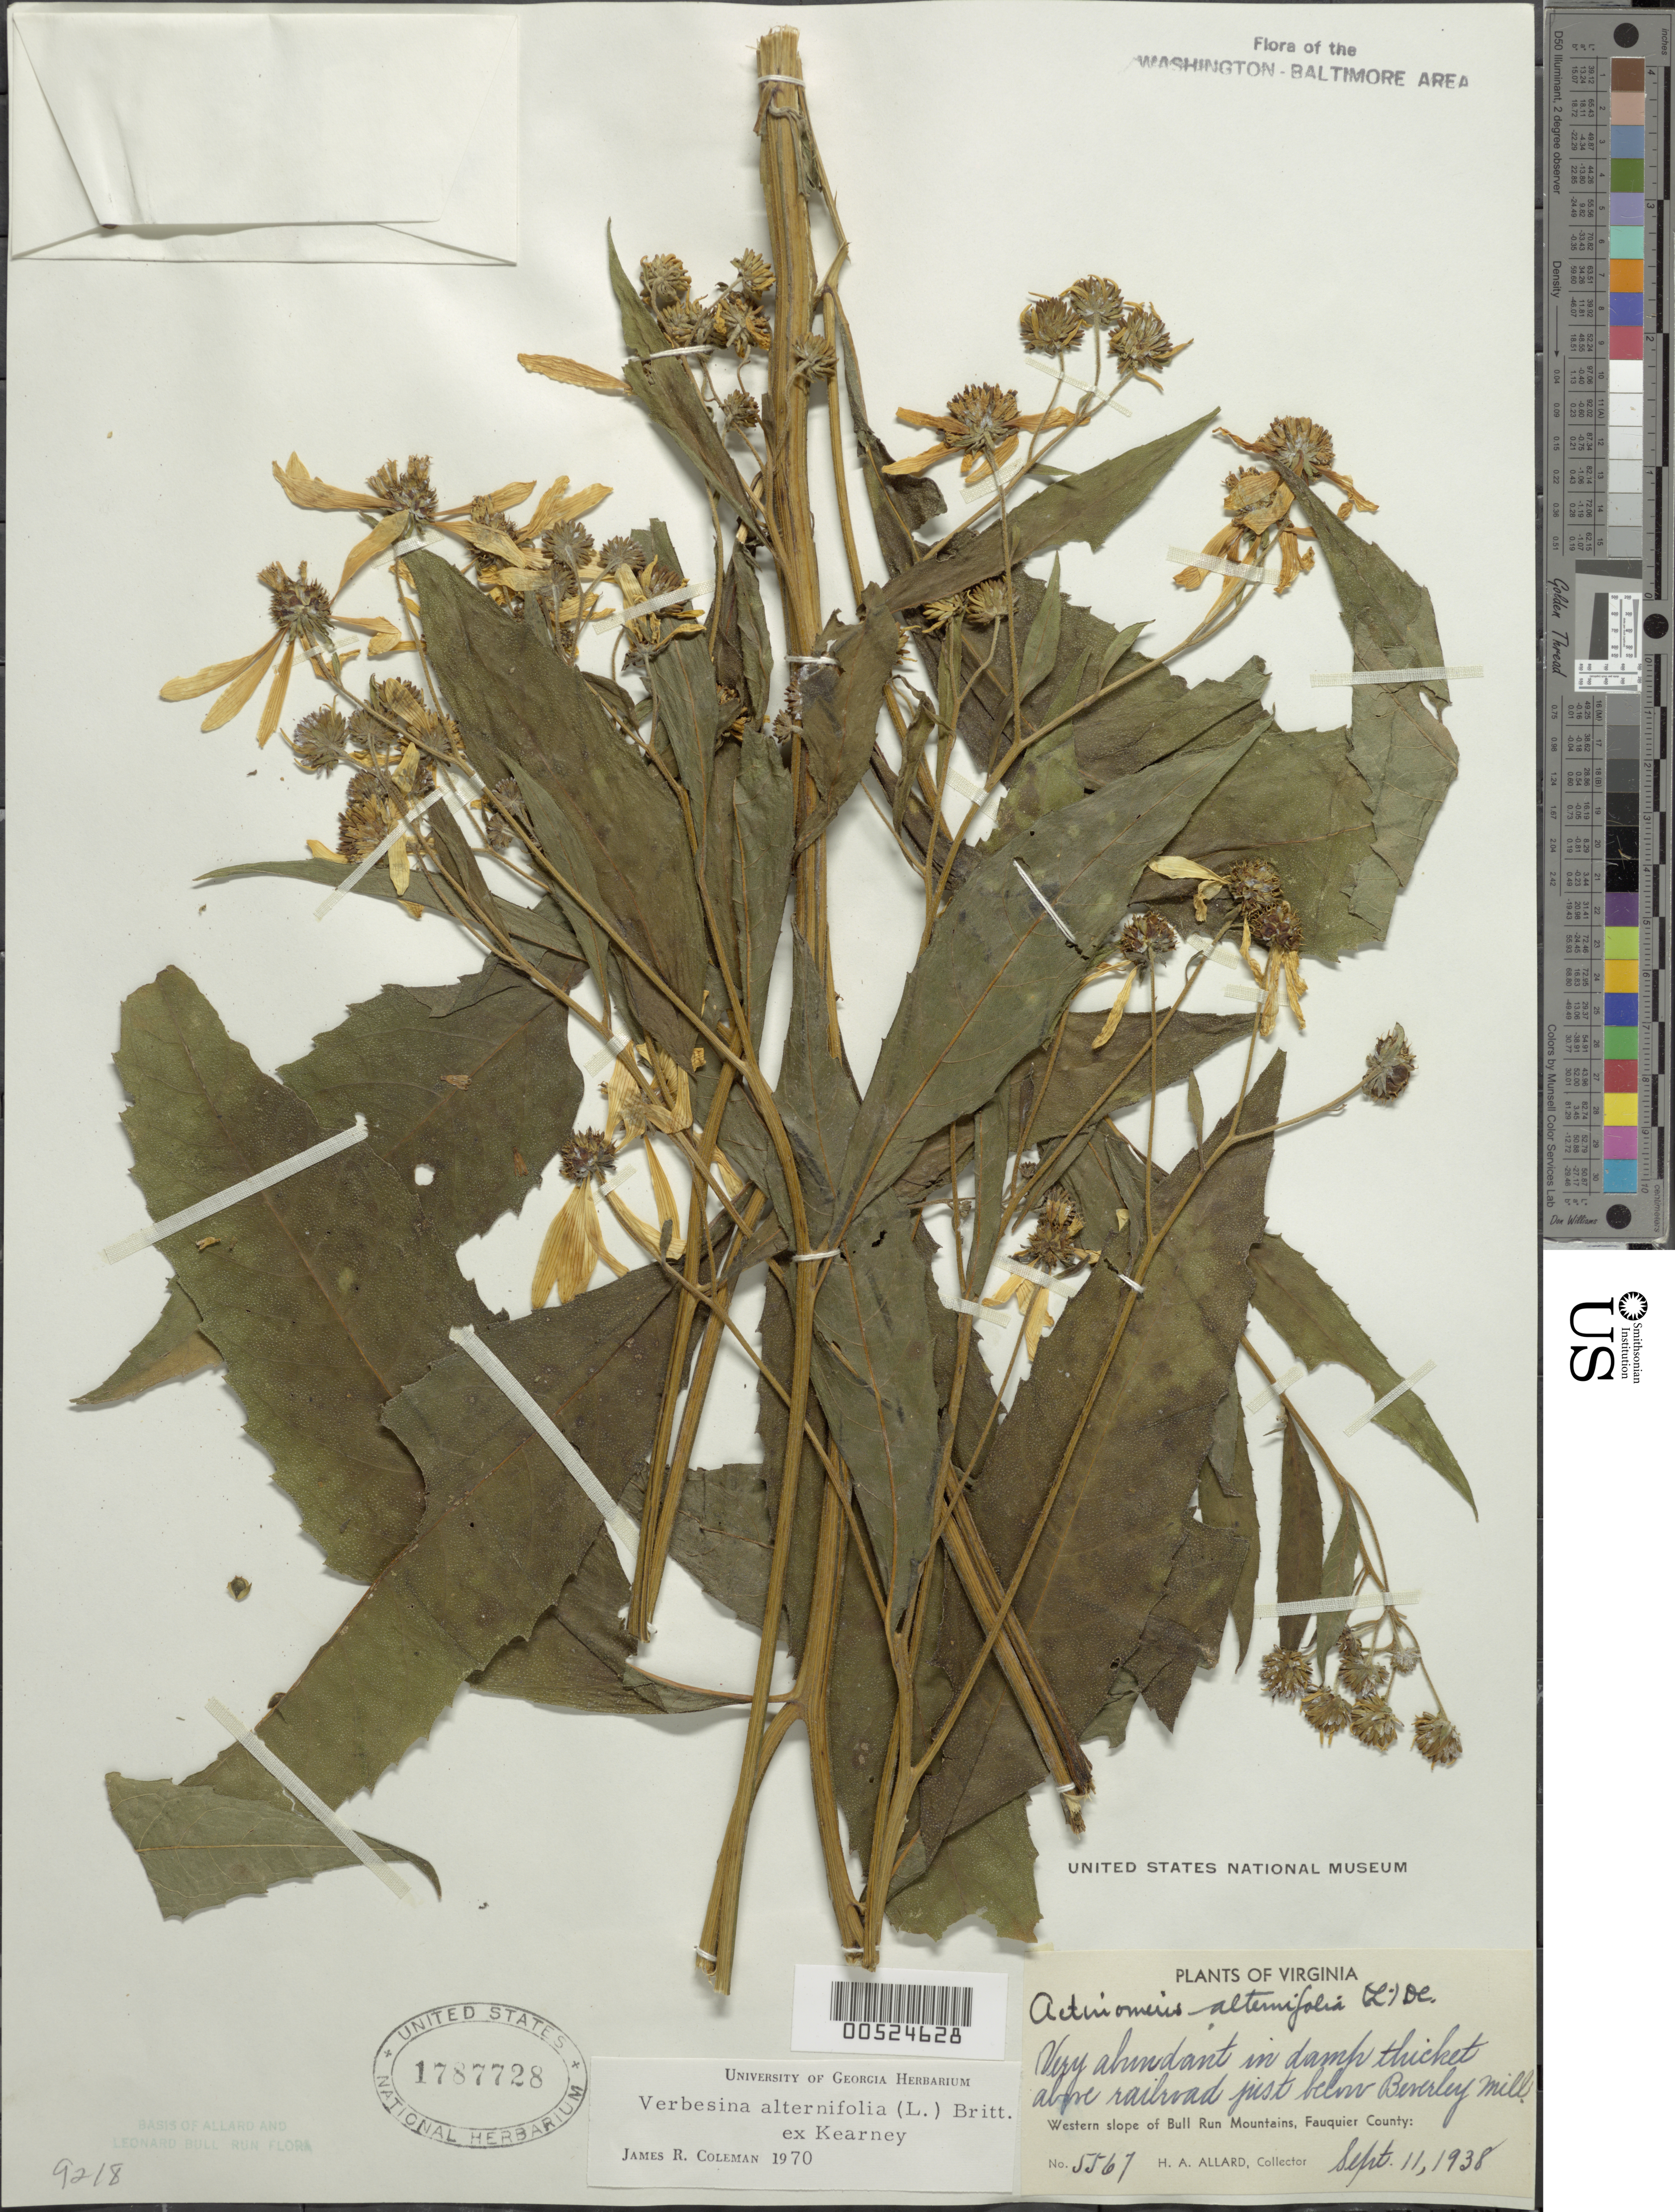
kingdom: Plantae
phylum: Tracheophyta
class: Magnoliopsida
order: Asterales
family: Asteraceae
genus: Verbesina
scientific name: Verbesina alternifolia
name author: (L.) Britton ex Kearney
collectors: H. A. Allard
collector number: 5567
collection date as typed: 11 Sep 1938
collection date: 1938-09-11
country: United States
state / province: Virginia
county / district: Fauquier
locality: Bull Run Mountains, W slope, just below Beverley Mill Bull Run Mts.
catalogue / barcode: US 1787728